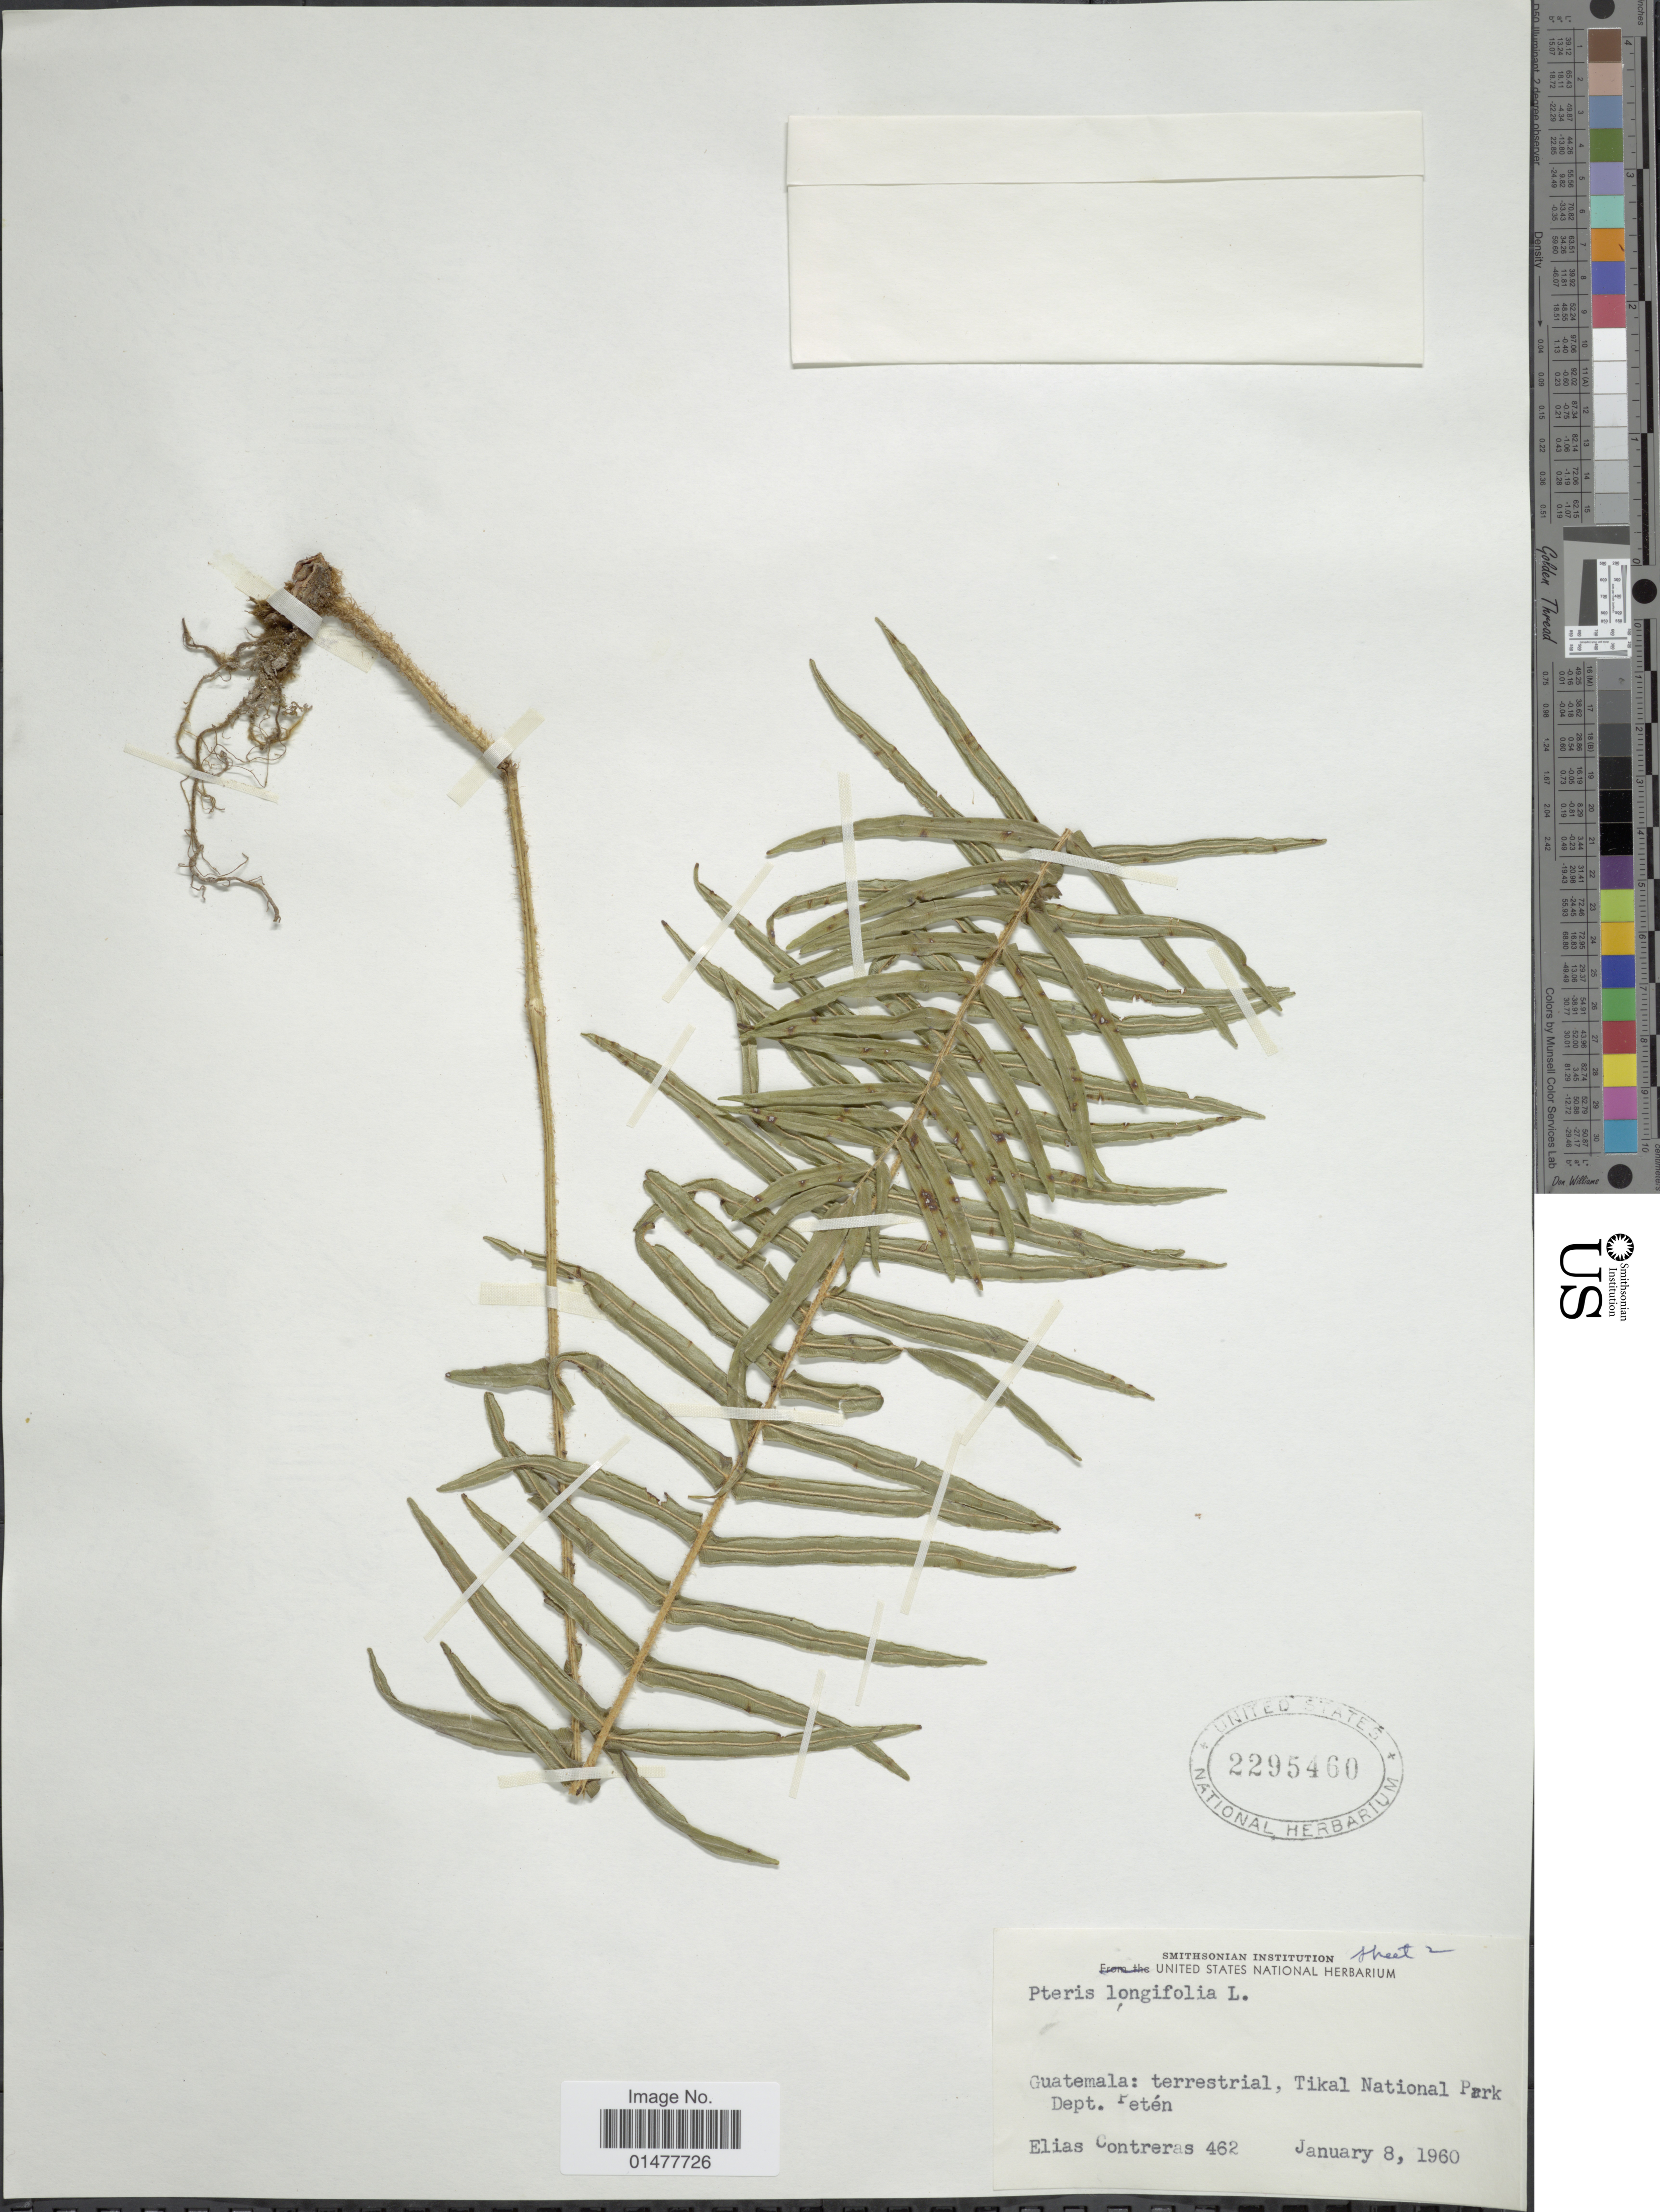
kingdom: Plantae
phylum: Tracheophyta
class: Polypodiopsida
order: Polypodiales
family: Pteridaceae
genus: Pteris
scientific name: Pteris longifolia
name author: L.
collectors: E. Contreras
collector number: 462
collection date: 1960-01-08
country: Guatemala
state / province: El Petén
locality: Terrestrial, Tikal National Park.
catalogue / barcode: US 2295460